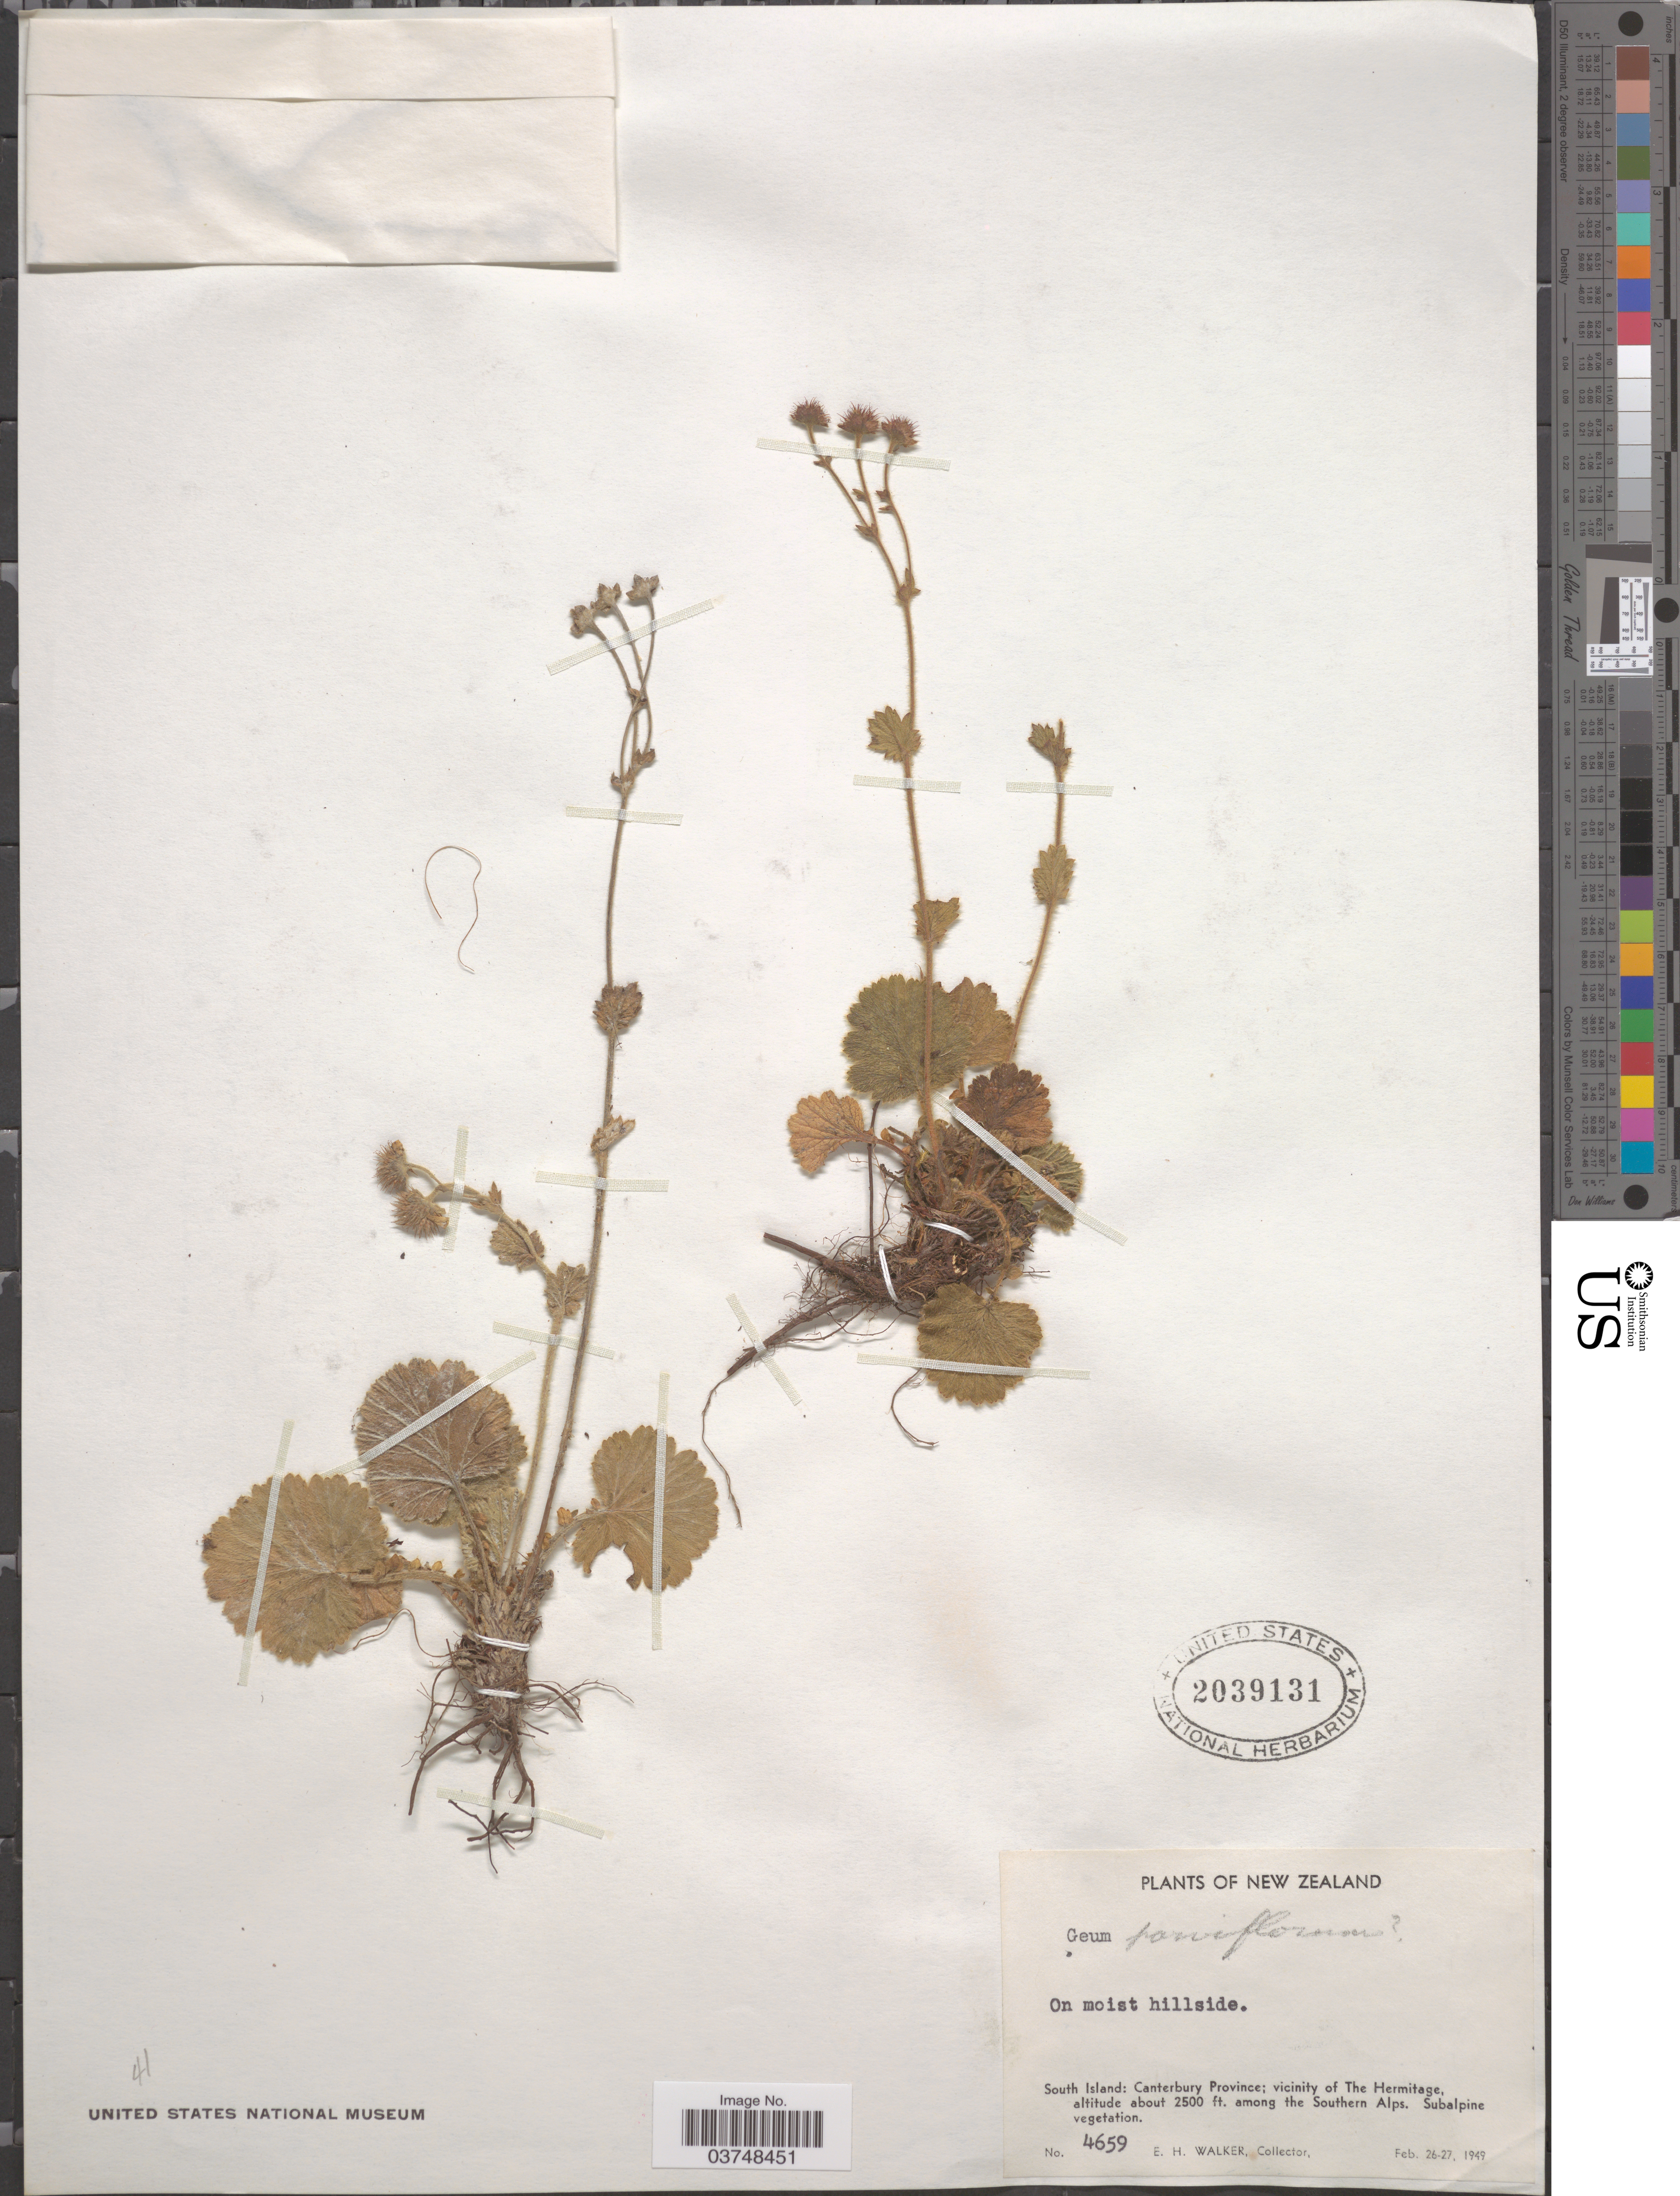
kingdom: Plantae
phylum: Tracheophyta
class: Magnoliopsida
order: Rosales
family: Rosaceae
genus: Geum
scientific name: Geum parviflorum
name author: Comm. ex Sm.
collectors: E. H. Walker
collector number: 4659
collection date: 1949-02-26/1949-02-27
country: New Zealand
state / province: Canterbury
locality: South Island: vicinity of The Hermitage, among the Southern Alps.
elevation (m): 762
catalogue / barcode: US 2039131